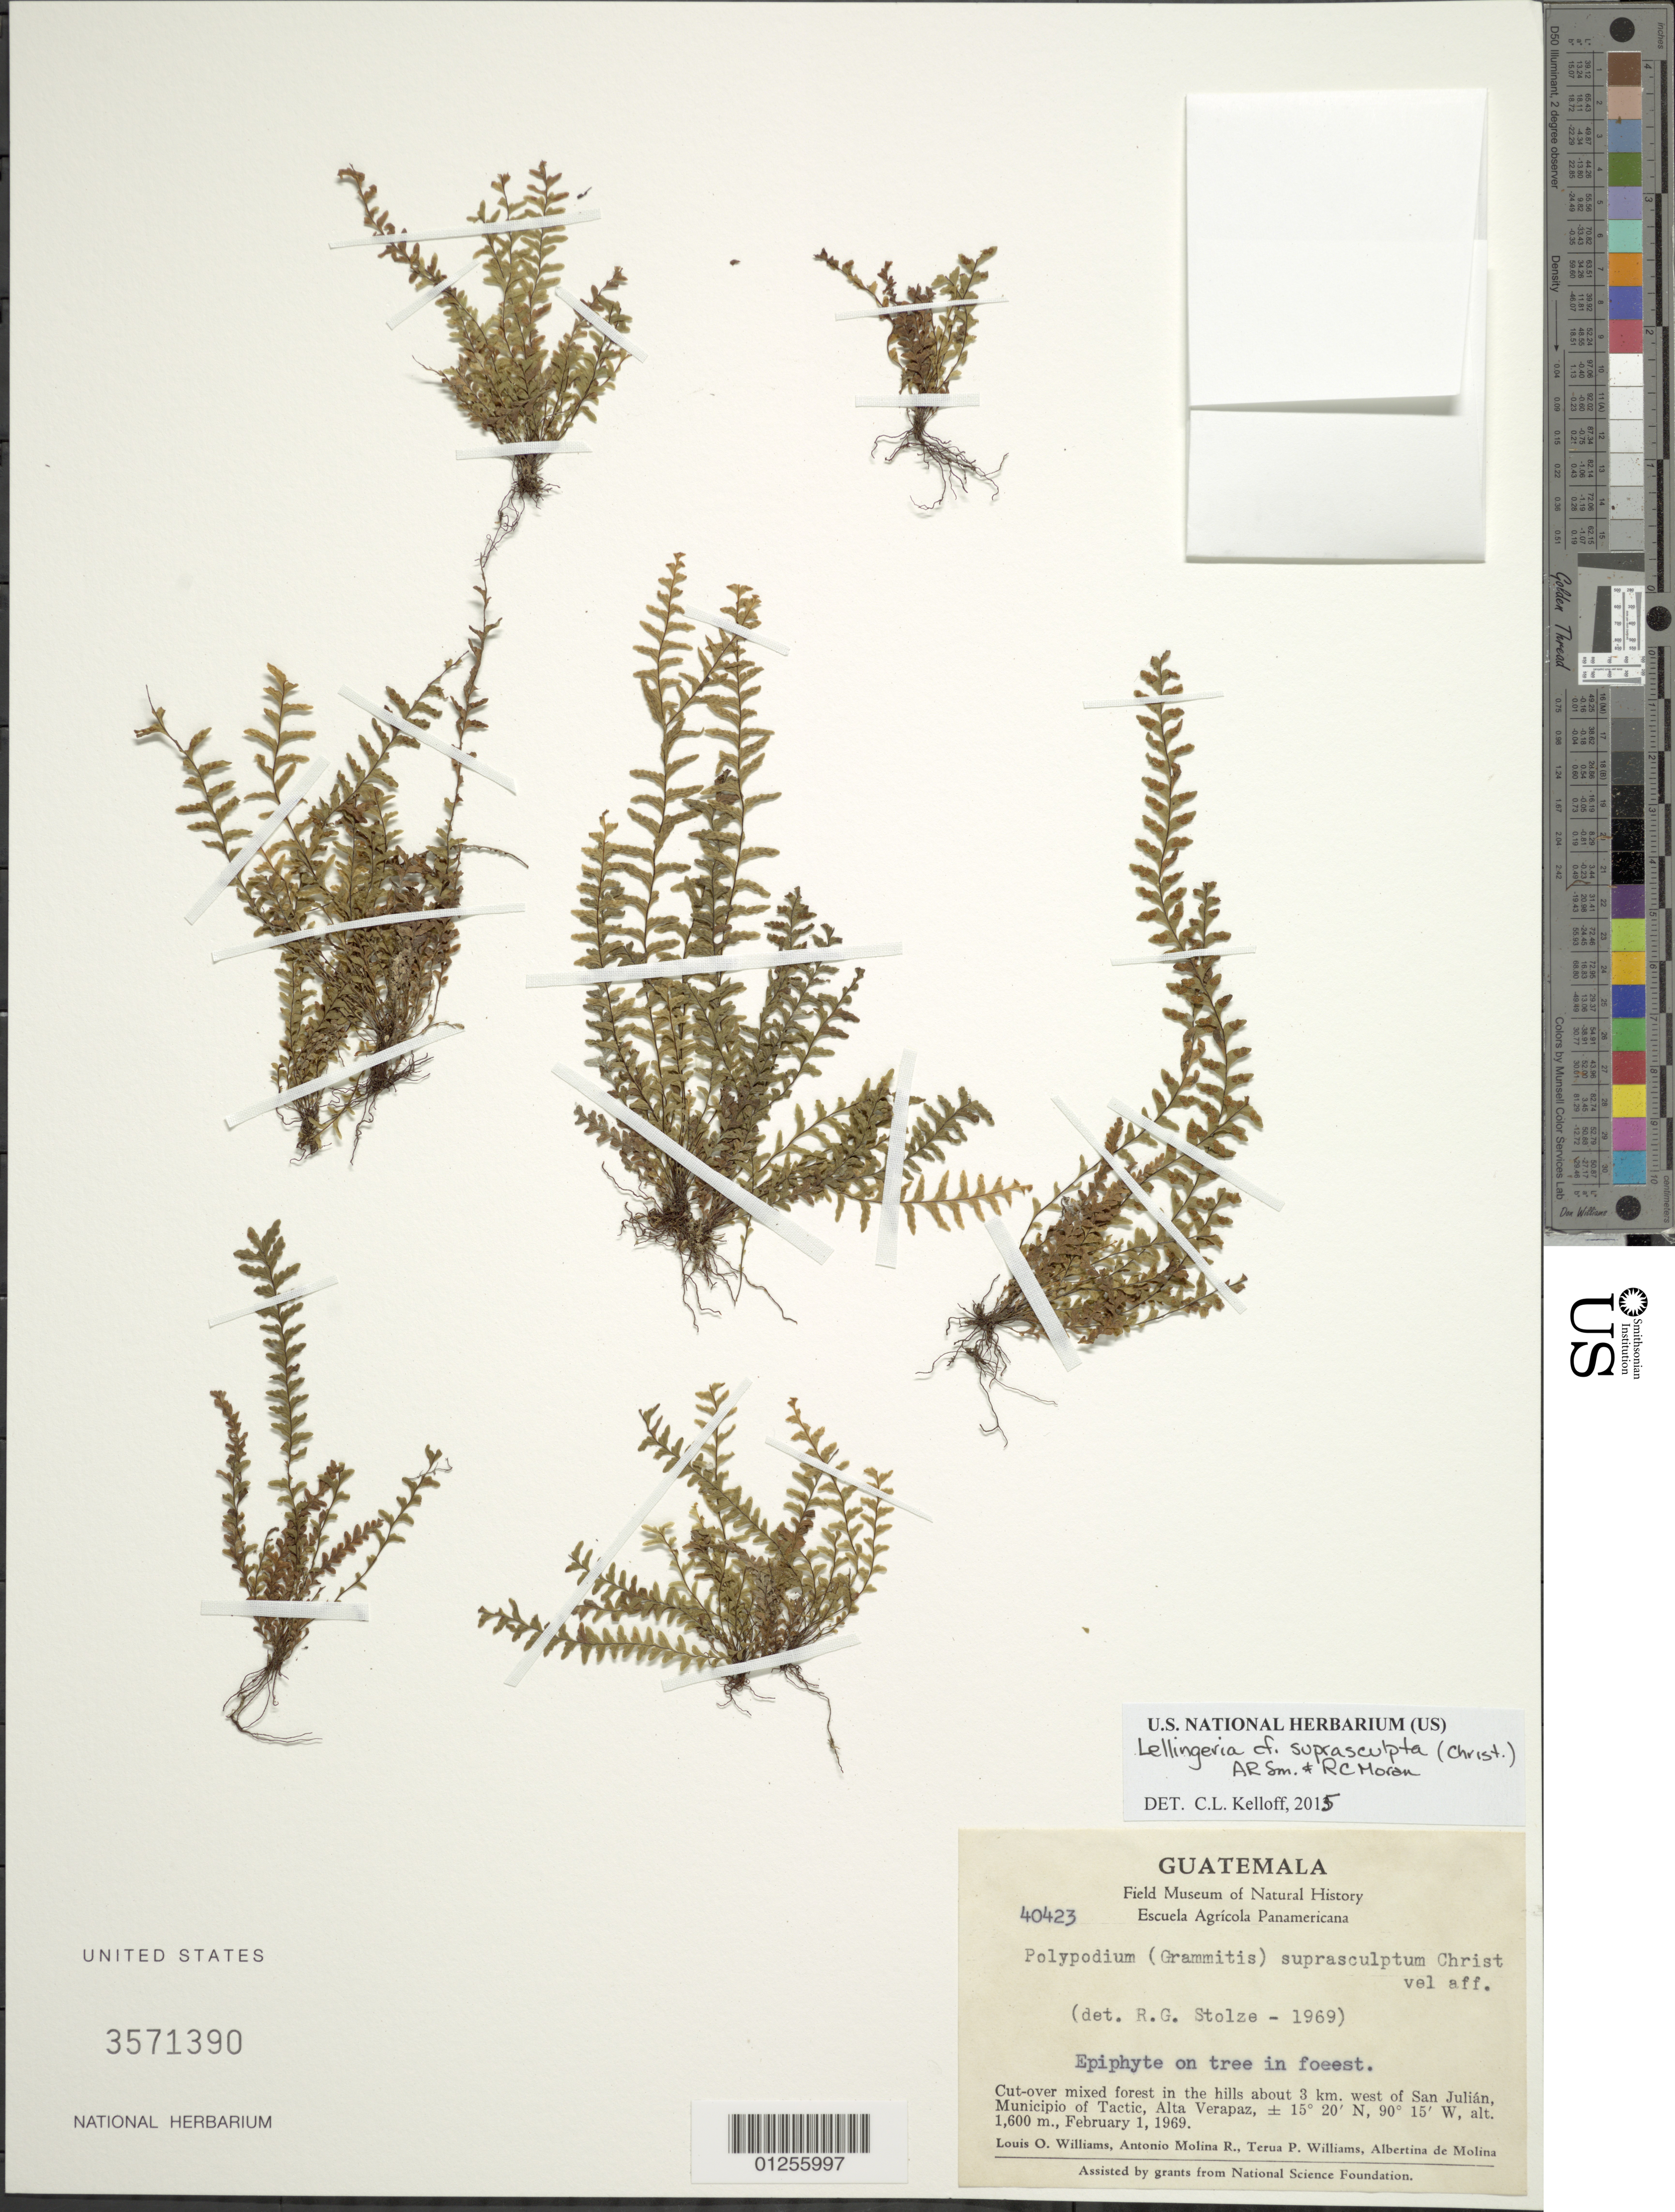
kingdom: Plantae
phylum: Tracheophyta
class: Polypodiopsida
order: Polypodiales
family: Polypodiaceae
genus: Lellingeria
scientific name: Lellingeria suprasculpta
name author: (Christ) A.R. Sm. & R.C. Moran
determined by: Kelloff, Carol L., (US), Smithsonian Institution - National Museum of Natural History (UNITED STATES)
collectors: L. O. Williams, A. Molina R., T. P. Williams & A. Molina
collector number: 40423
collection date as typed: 1 February 1969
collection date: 1969-02-01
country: Guatemala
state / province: Alta Verapaz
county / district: Tactic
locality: ca. 3 km west of San Julian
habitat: Cut-over mied forest in the hills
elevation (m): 1600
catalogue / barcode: US 3571390